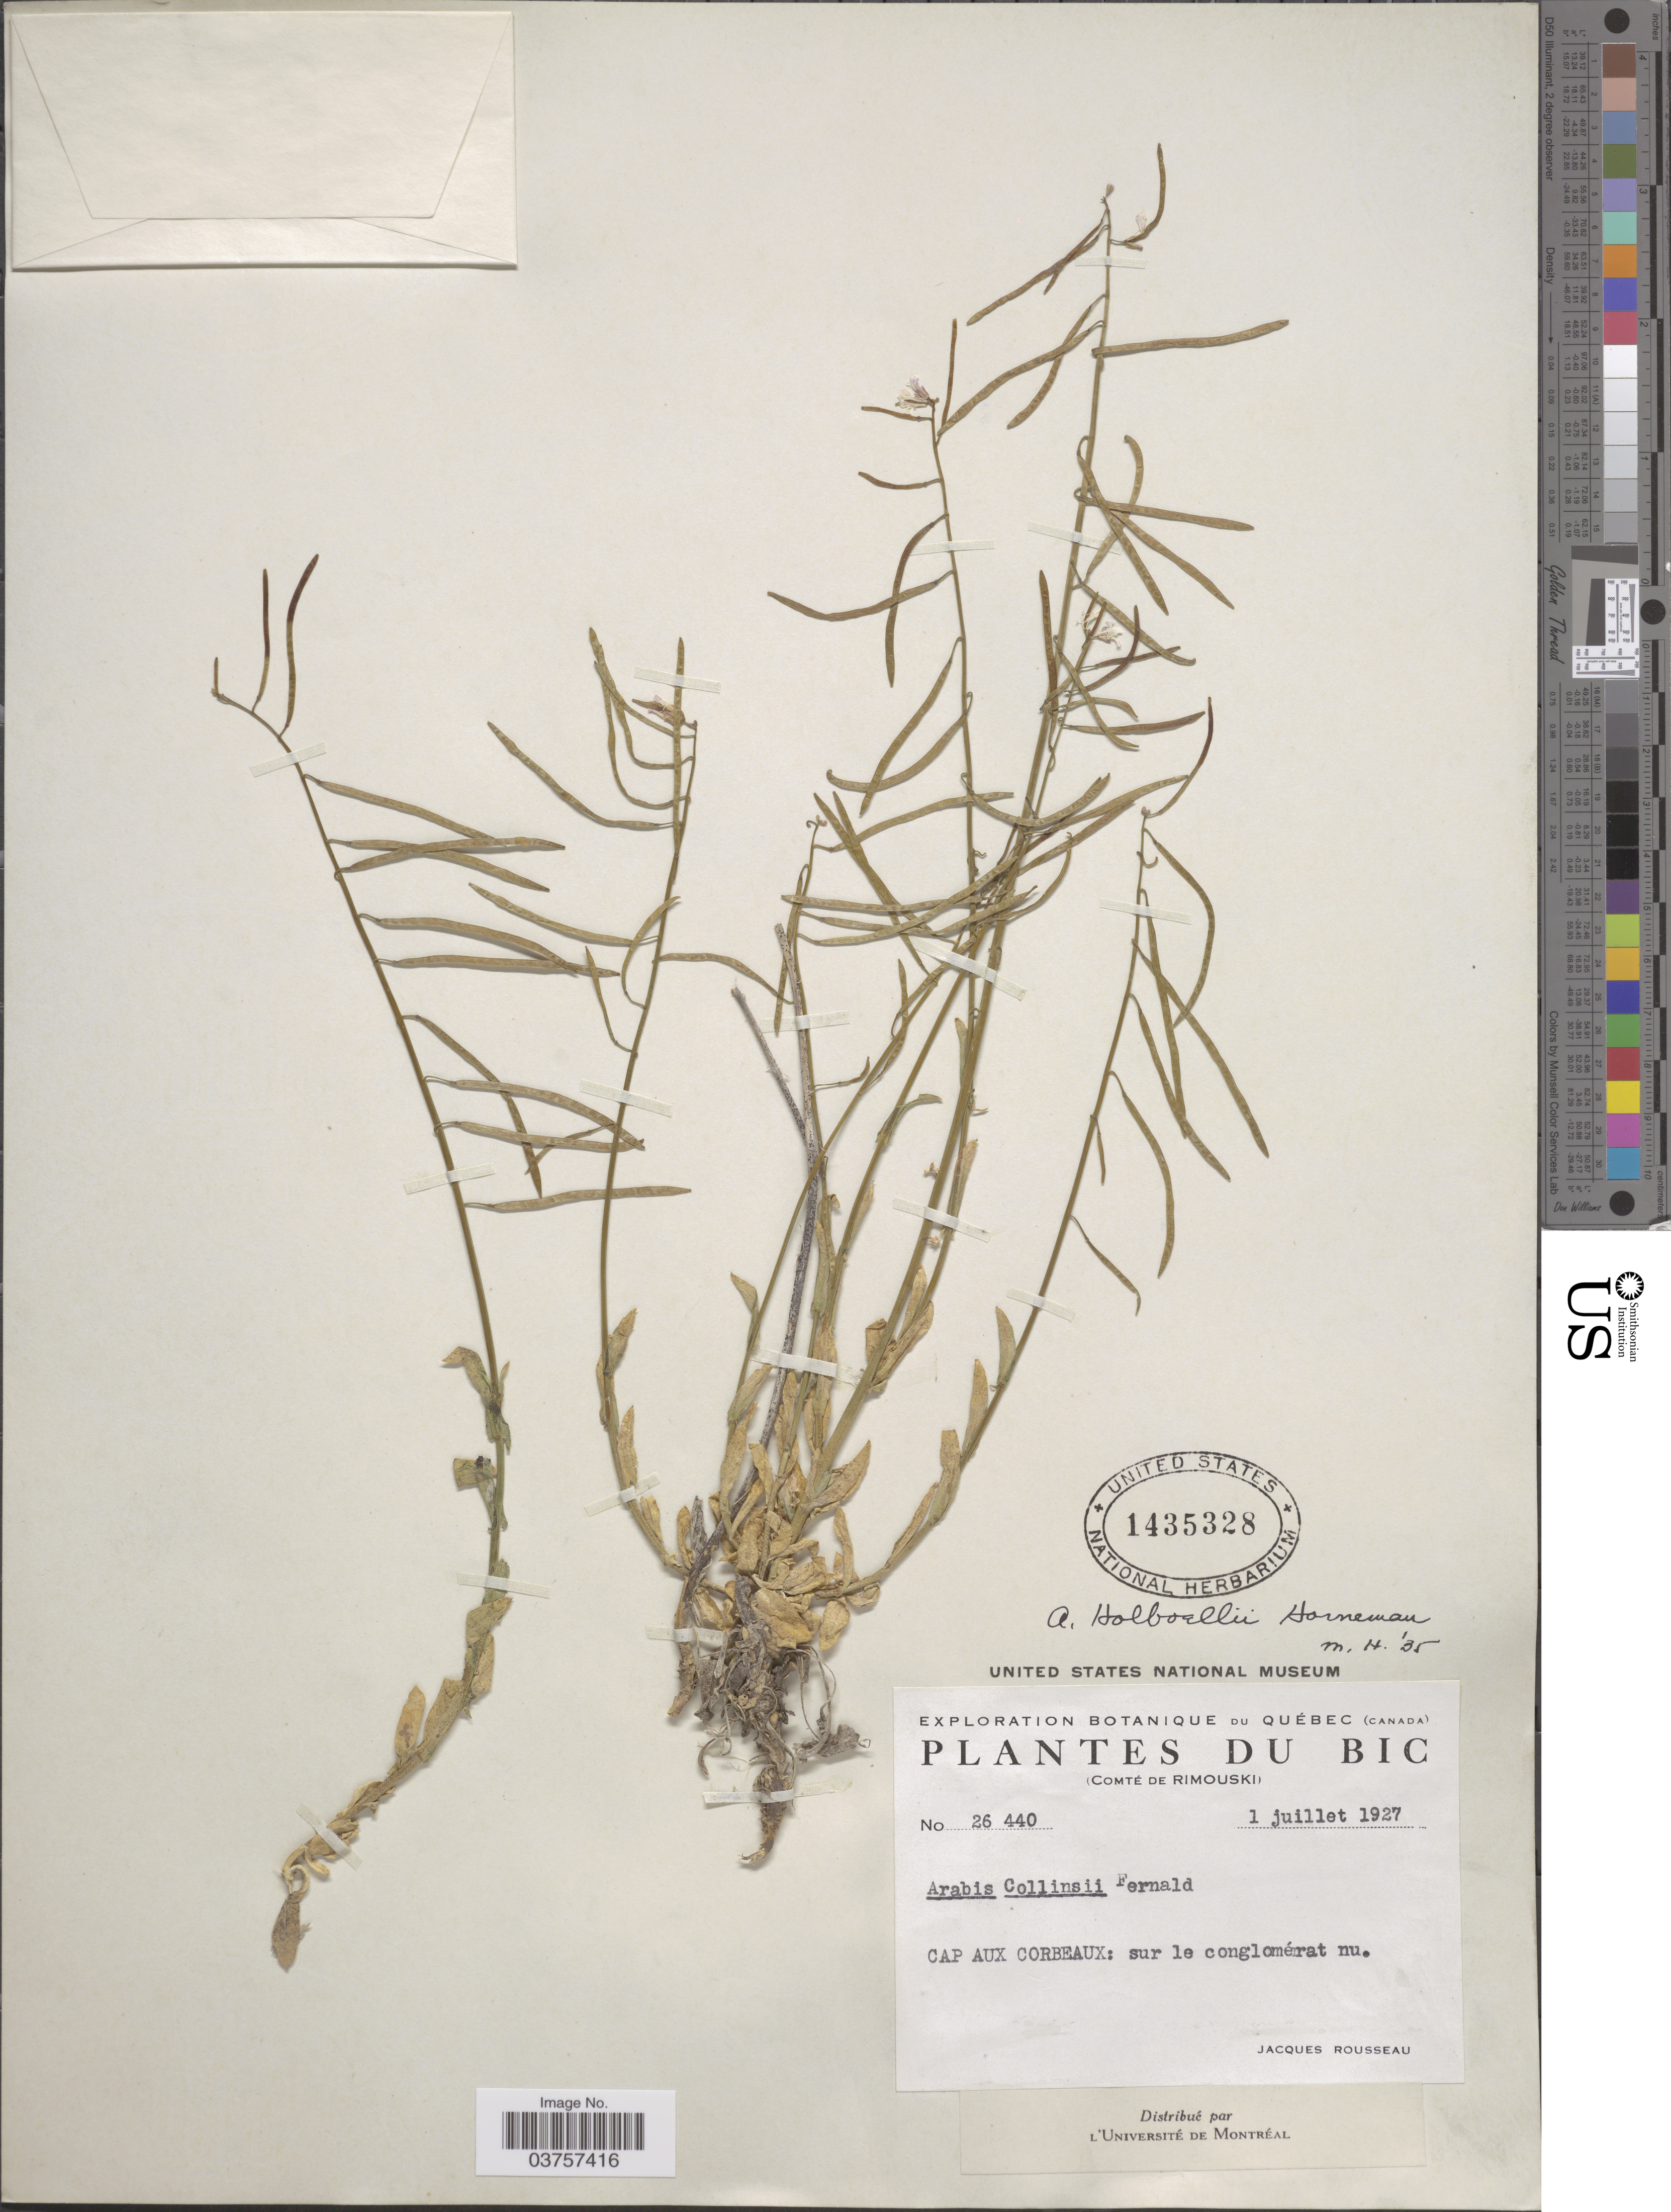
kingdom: Plantae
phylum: Tracheophyta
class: Magnoliopsida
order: Brassicales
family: Brassicaceae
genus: Arabis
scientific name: Arabis holboellii var. collinsii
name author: (Fernald) Rollins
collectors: J. Rousseau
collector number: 26440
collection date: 1927-07-01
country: Canada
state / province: Quebec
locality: Du Bic (Comté de Rimouski). Cap Aux Corbeaux.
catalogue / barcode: US 1435328